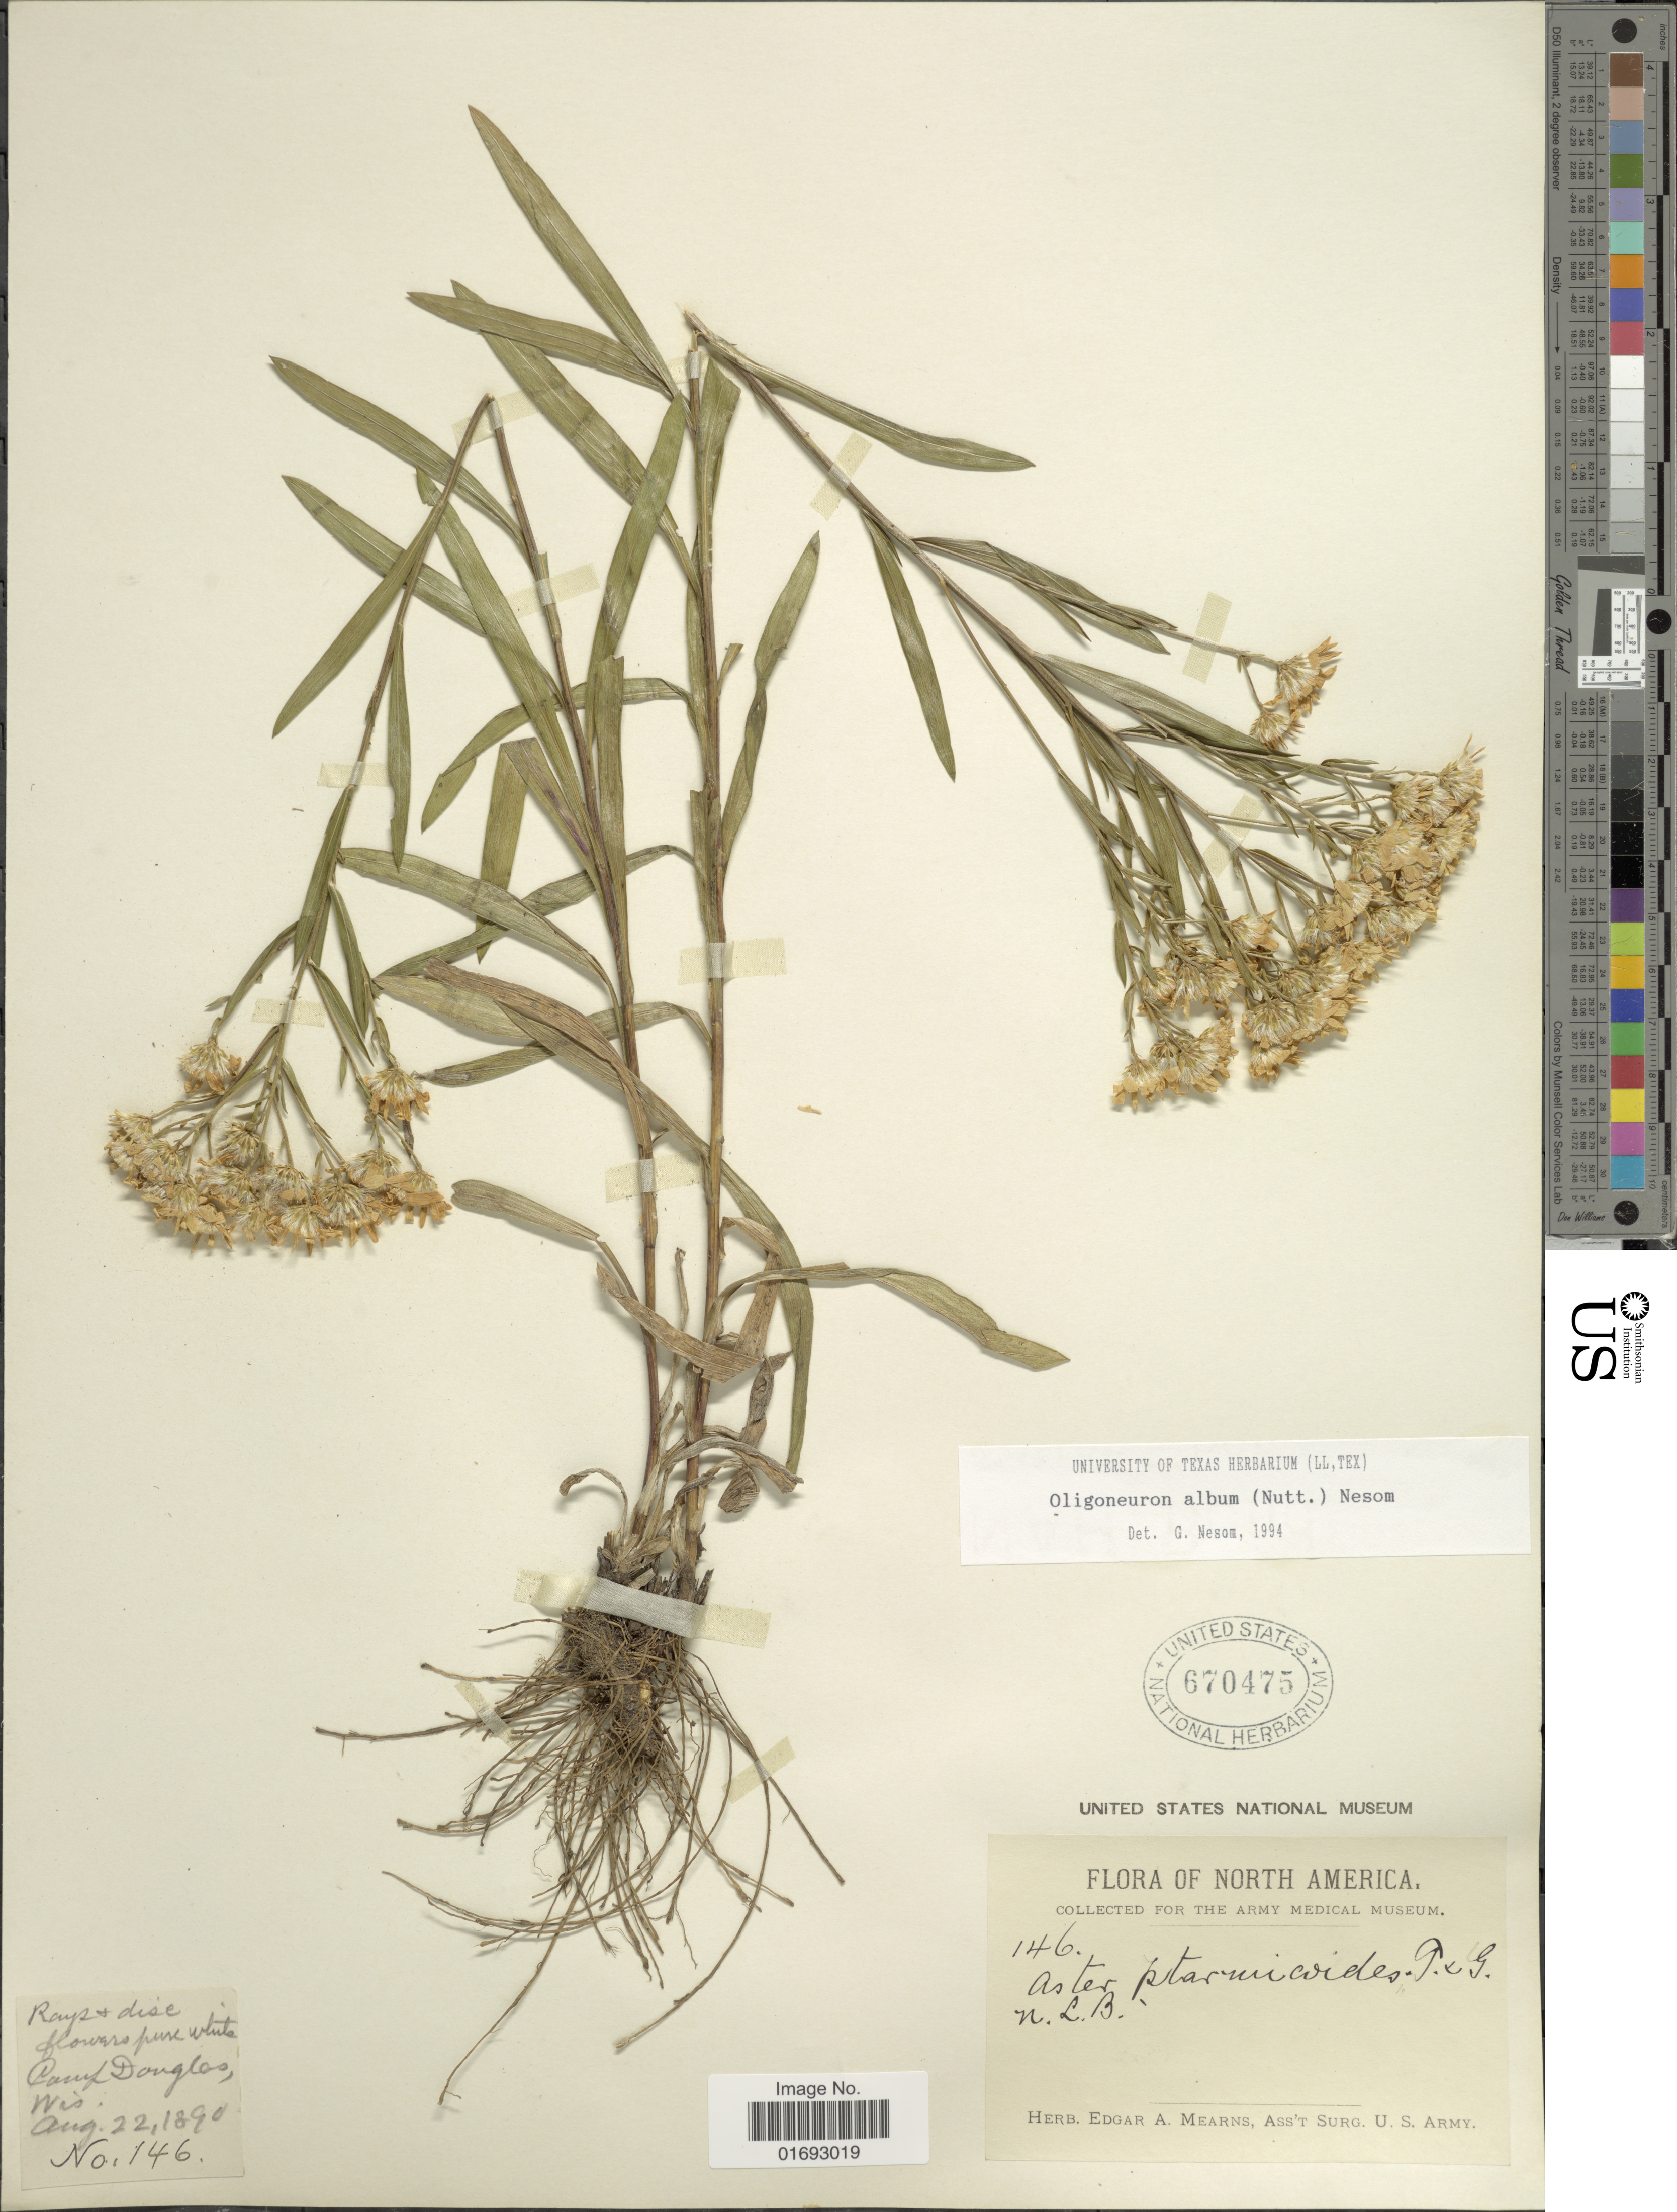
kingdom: Plantae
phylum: Tracheophyta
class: Magnoliopsida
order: Asterales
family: Asteraceae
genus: Oligoneuron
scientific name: Oligoneuron album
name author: (Nutt.) G.L. Nesom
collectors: ex herb. Edgar A. Mearns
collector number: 146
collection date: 1890-08-22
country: United States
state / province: Wisconsin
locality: North America, Camp Douglas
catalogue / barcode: US 670475